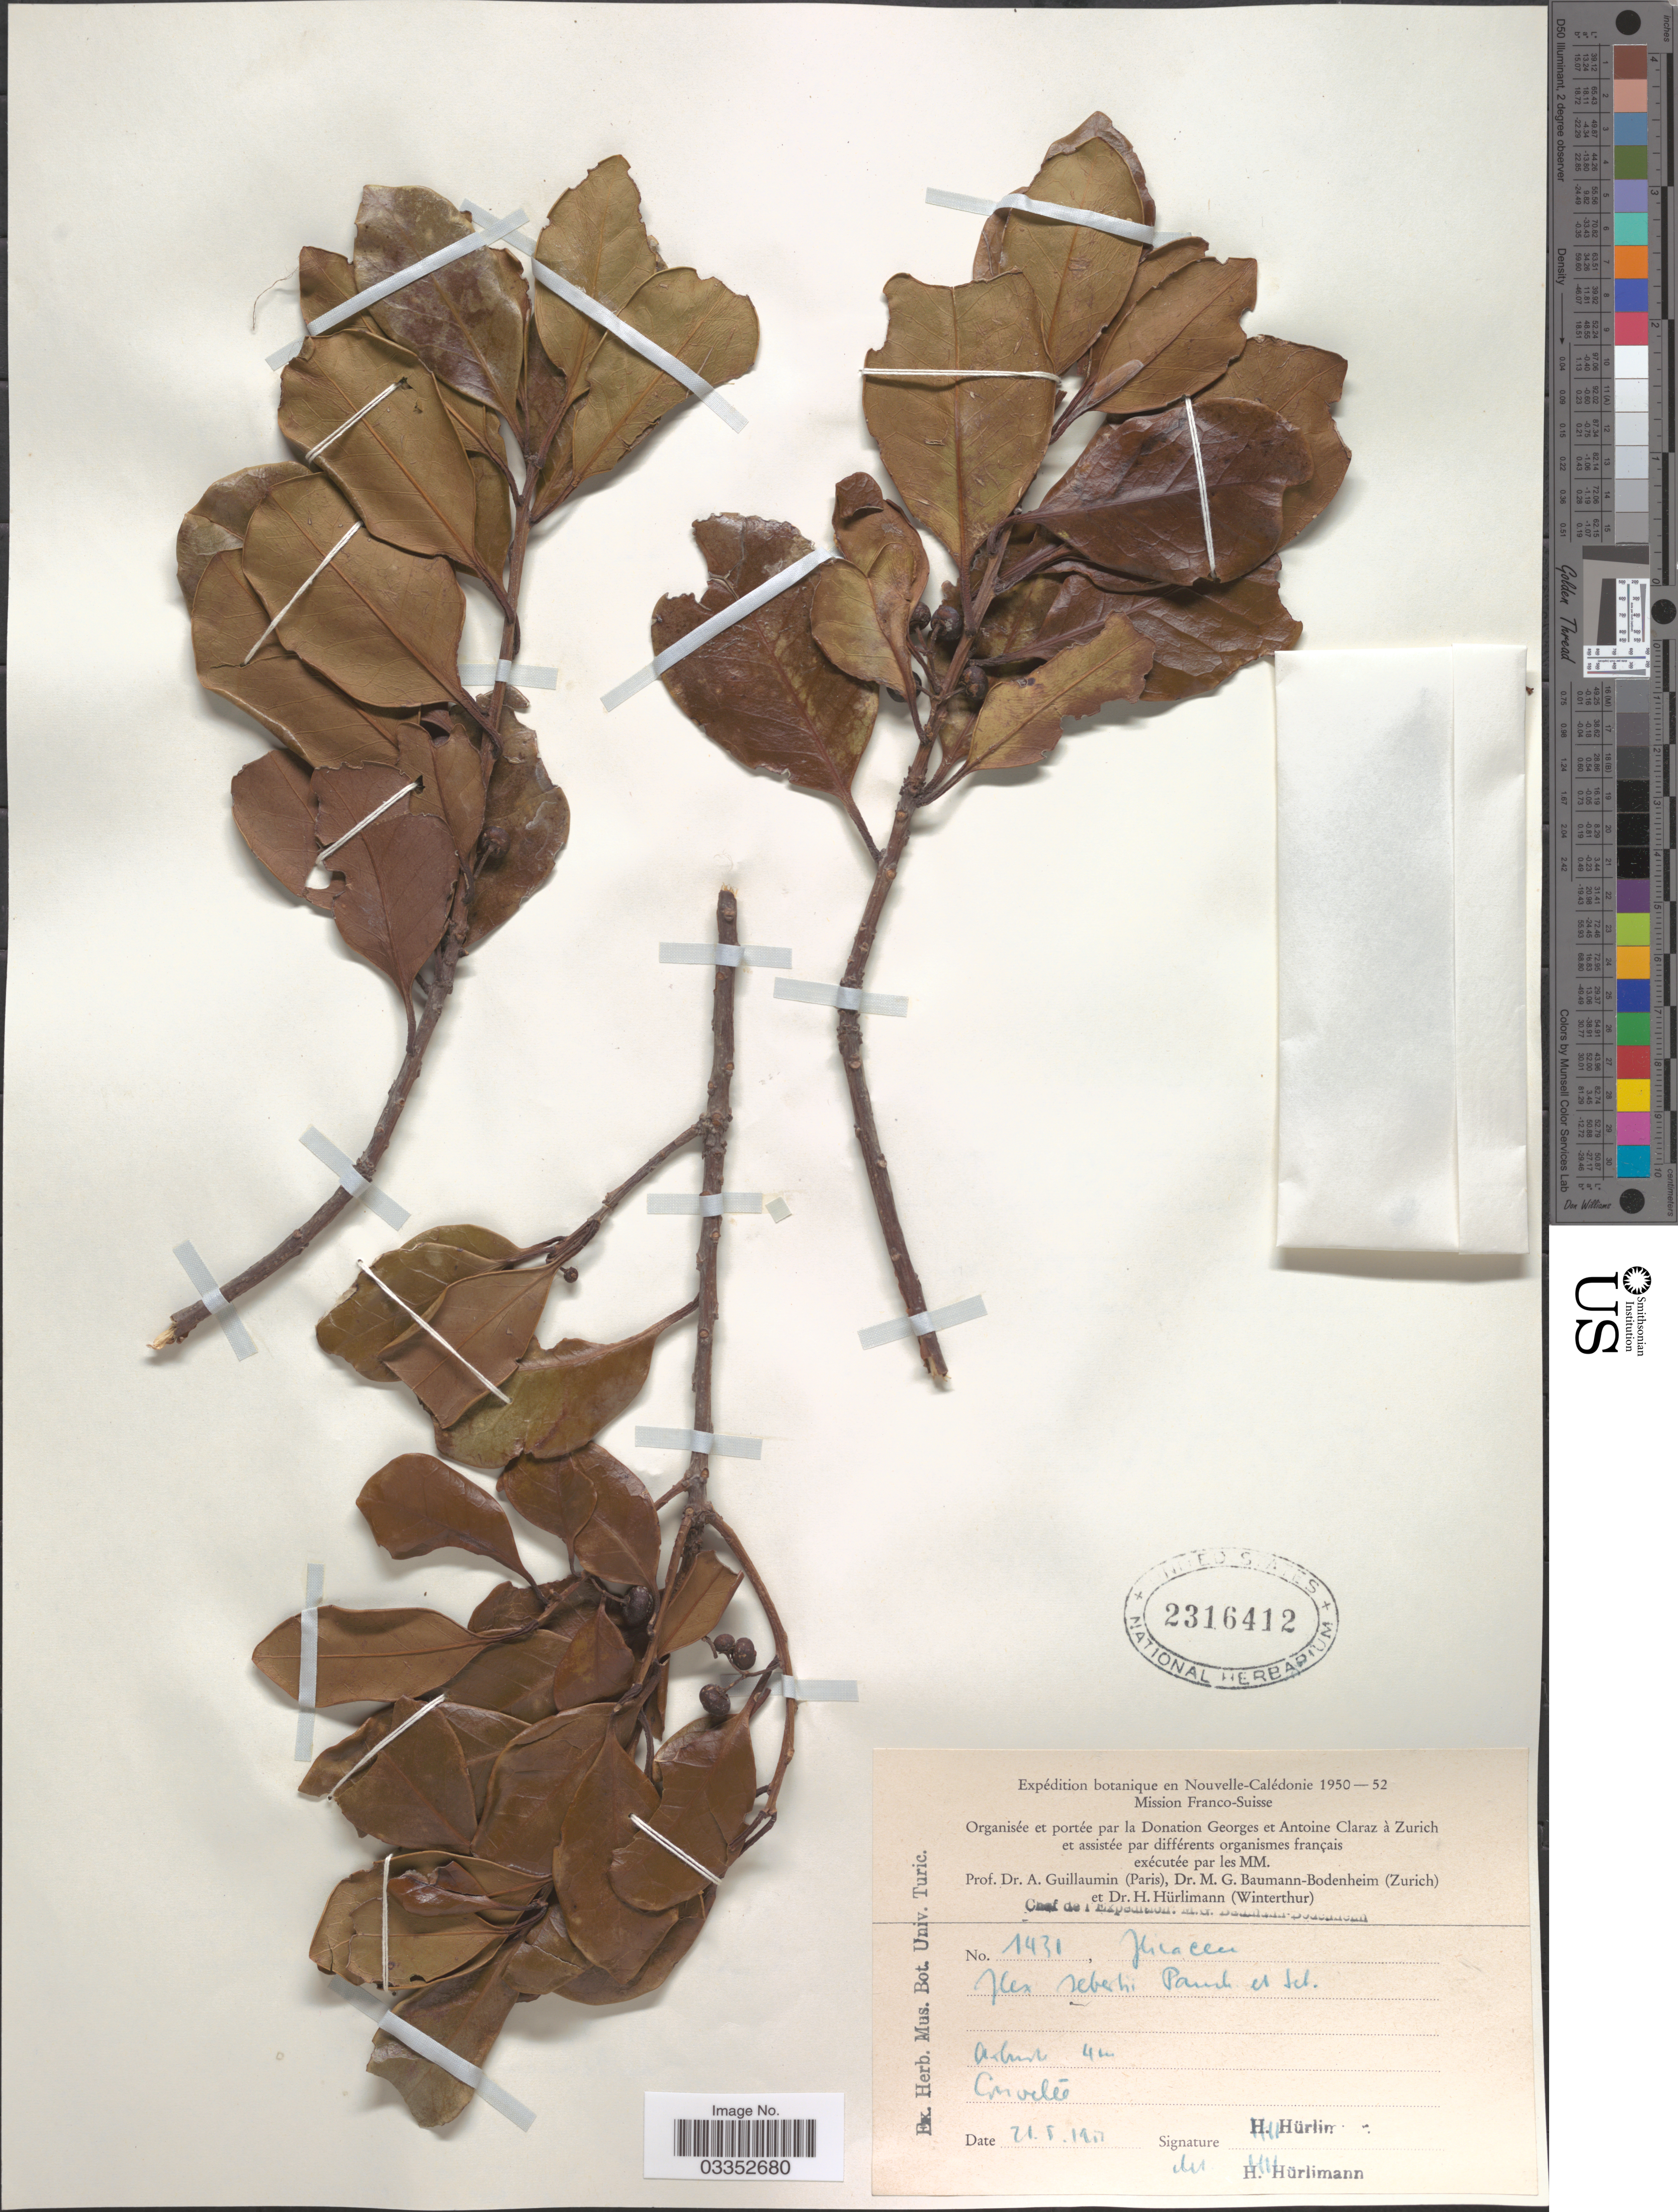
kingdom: Plantae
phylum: Tracheophyta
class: Magnoliopsida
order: Aquifoliales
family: Aquifoliaceae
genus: Ilex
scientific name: Ilex sebertii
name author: Pancher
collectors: H. Hürlimann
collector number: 1431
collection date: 1951-05-21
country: New Caledonia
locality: Nouvelle-Calédonie. Couvelée.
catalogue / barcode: US 2316412